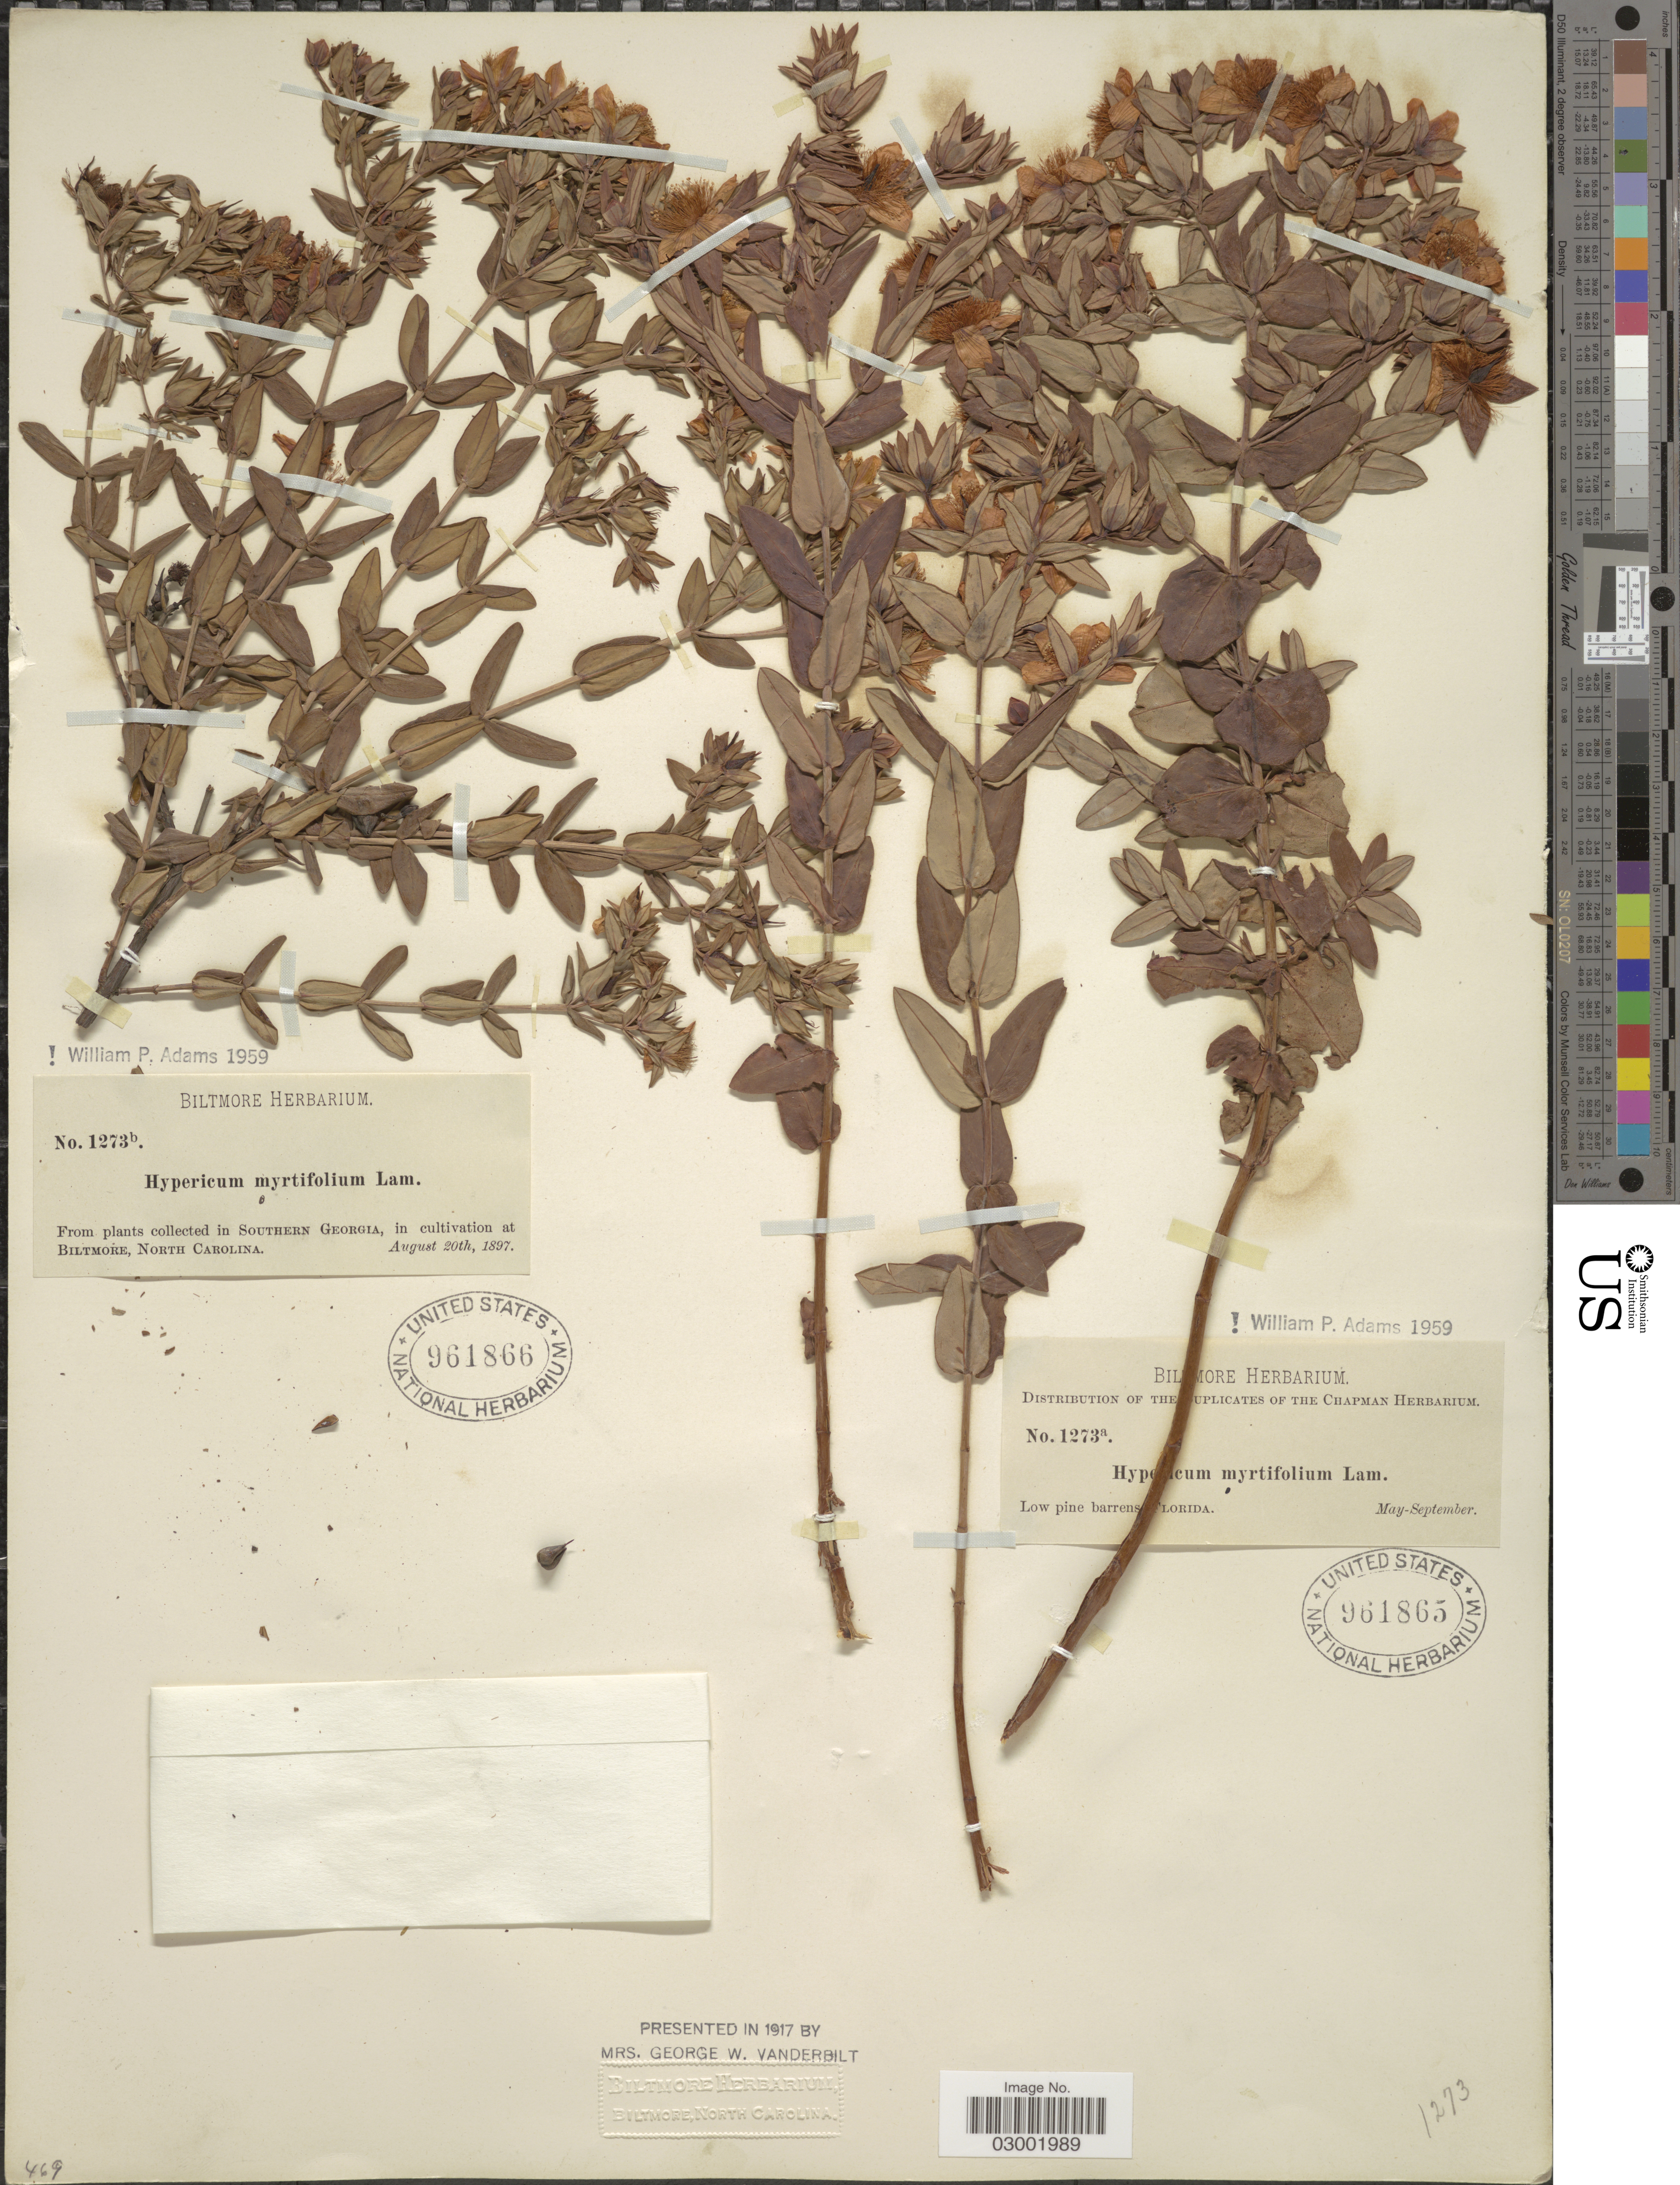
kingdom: Plantae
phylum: Tracheophyta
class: Magnoliopsida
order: Malpighiales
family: Hypericaceae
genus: Hypericum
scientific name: Hypericum myrtifolium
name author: Lam.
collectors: ex herb. Biltmore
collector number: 1273b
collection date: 1897-08-20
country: United States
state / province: Georgia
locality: Southern Georgia.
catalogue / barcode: US 961866